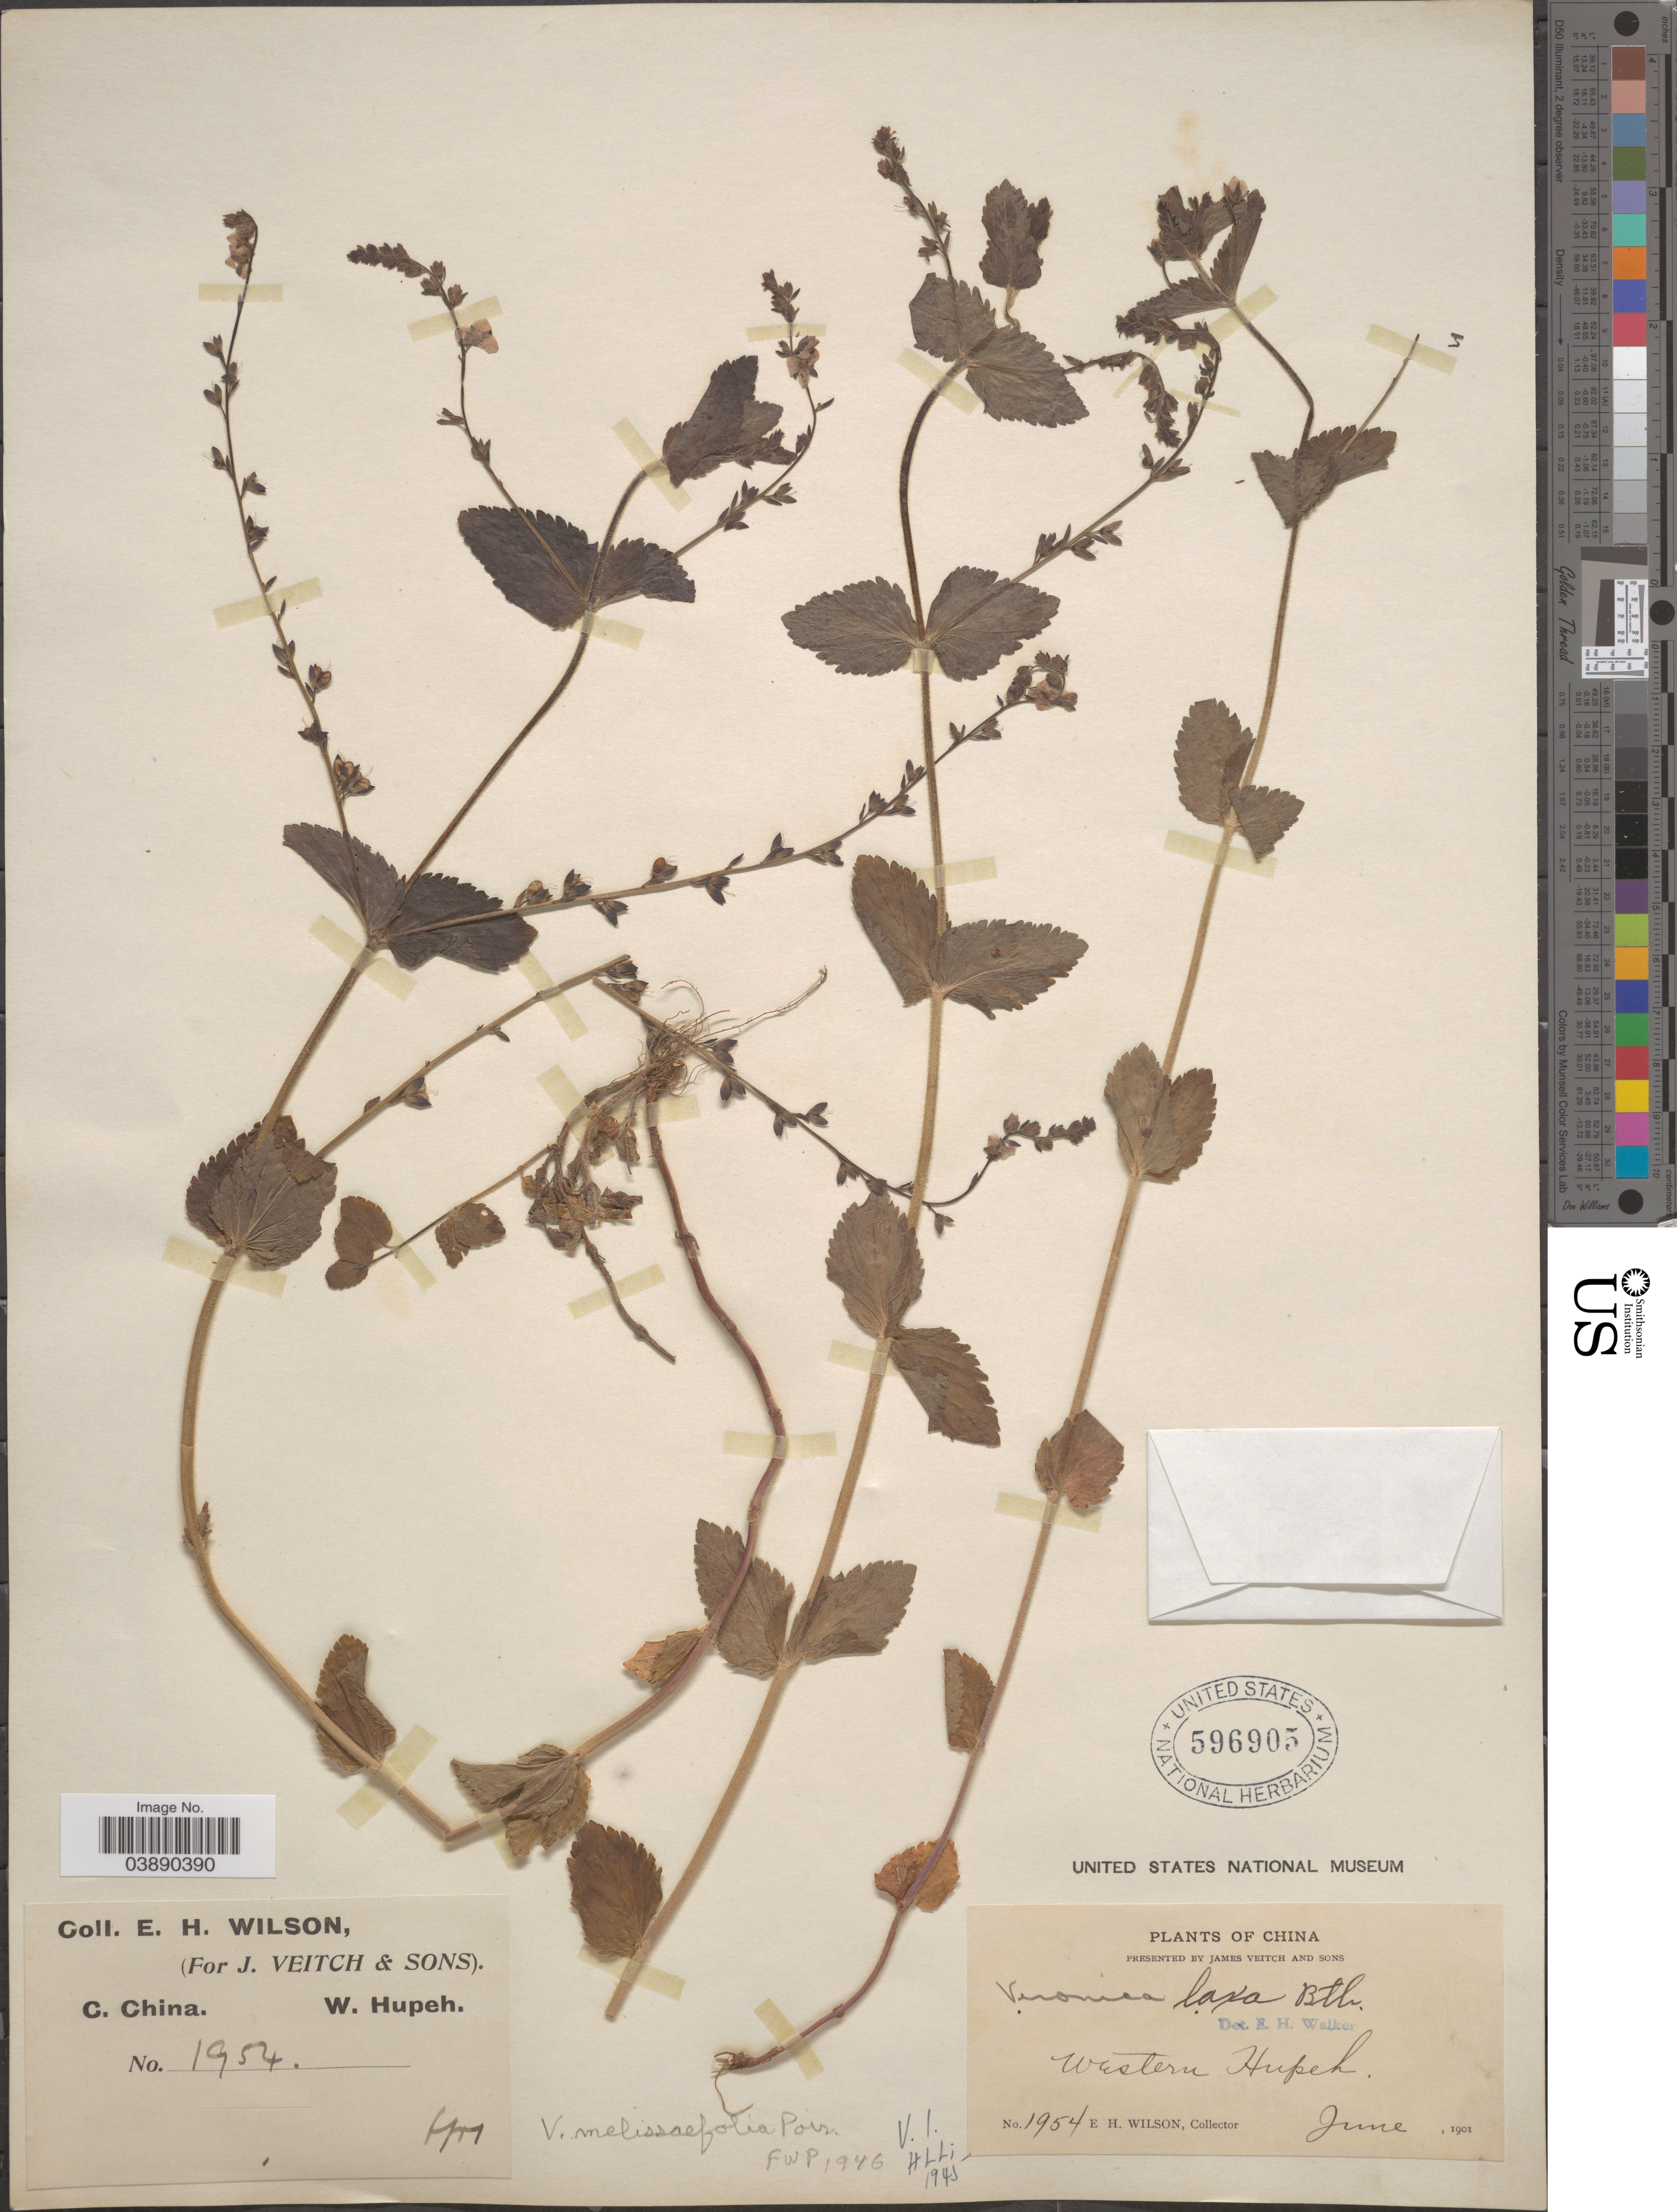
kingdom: Plantae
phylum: Tracheophyta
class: Magnoliopsida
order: Lamiales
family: Plantaginaceae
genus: Veronica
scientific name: Veronica laxa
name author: Benth.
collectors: E. Wilson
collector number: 1954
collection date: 1901-06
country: China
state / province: Hubei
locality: C. China. Western Hupeh.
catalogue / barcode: US 596905